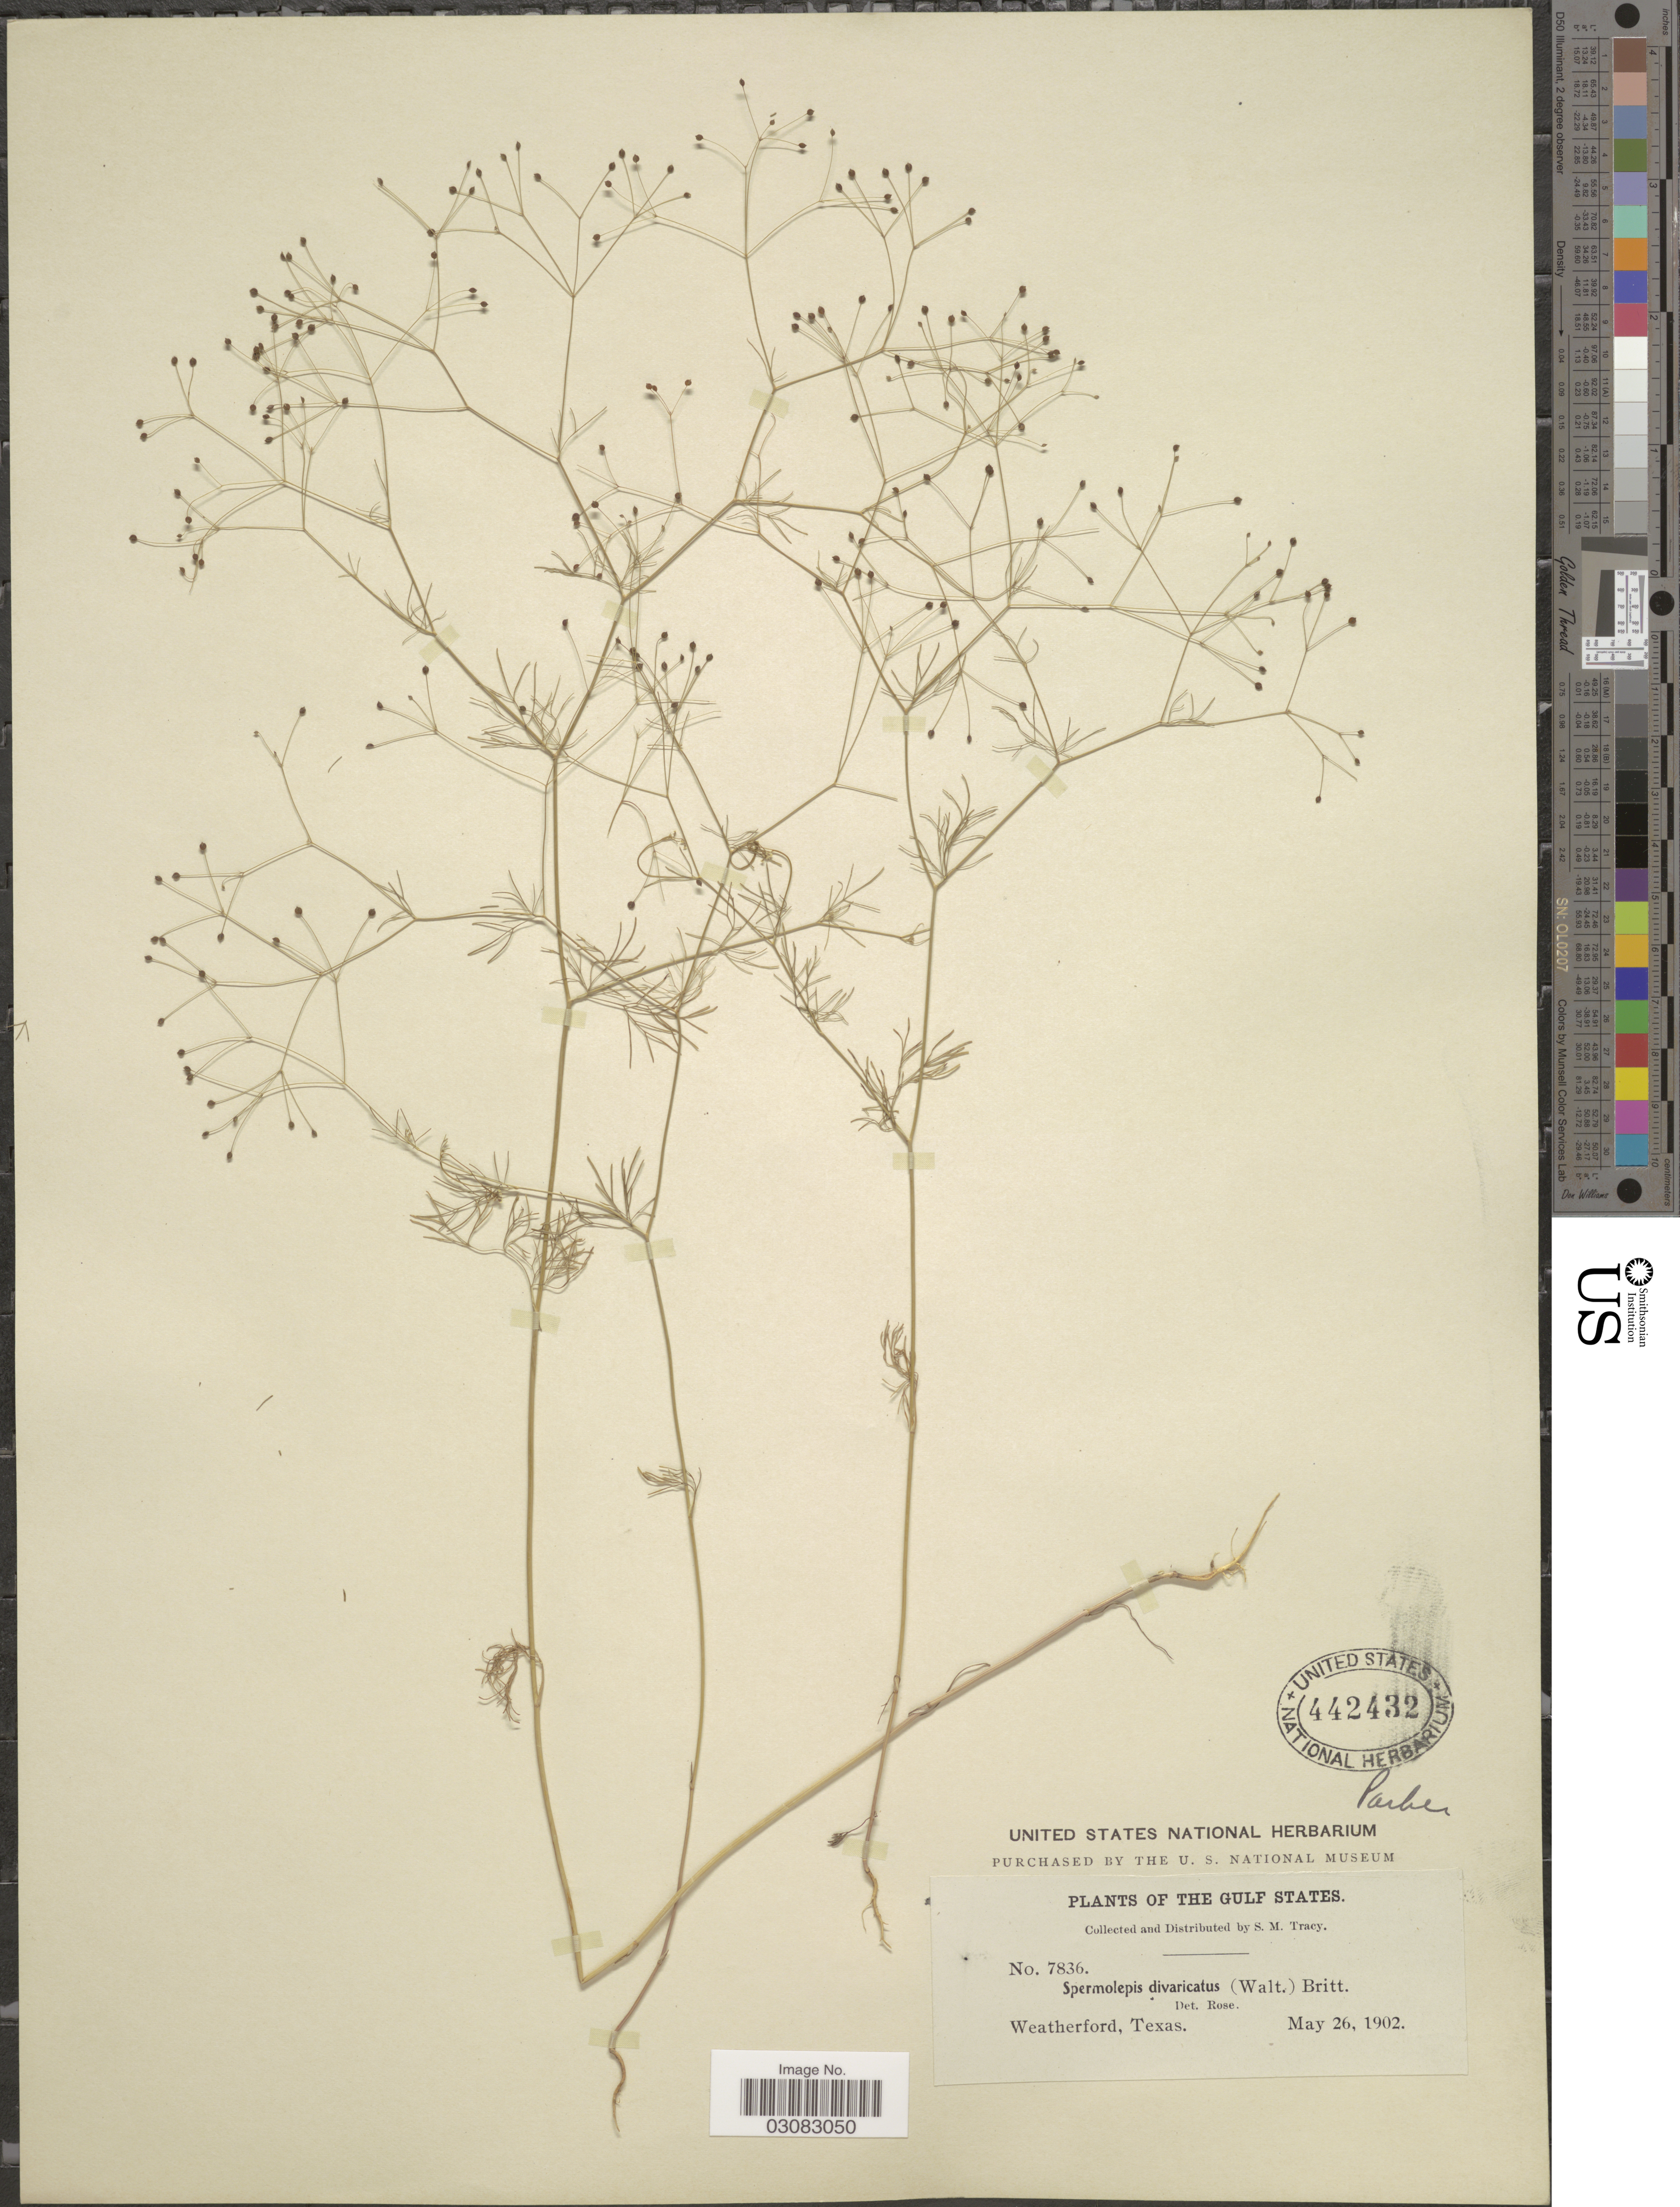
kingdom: Plantae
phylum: Tracheophyta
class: Magnoliopsida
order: Apiales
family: Apiaceae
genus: Spermolepis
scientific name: Spermolepis divaricata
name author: (Walter) Raf.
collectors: S. M. Tracy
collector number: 7836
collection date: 1902-05-26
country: United States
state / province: Texas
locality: The Gulf States, Weatherford.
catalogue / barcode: US 442432